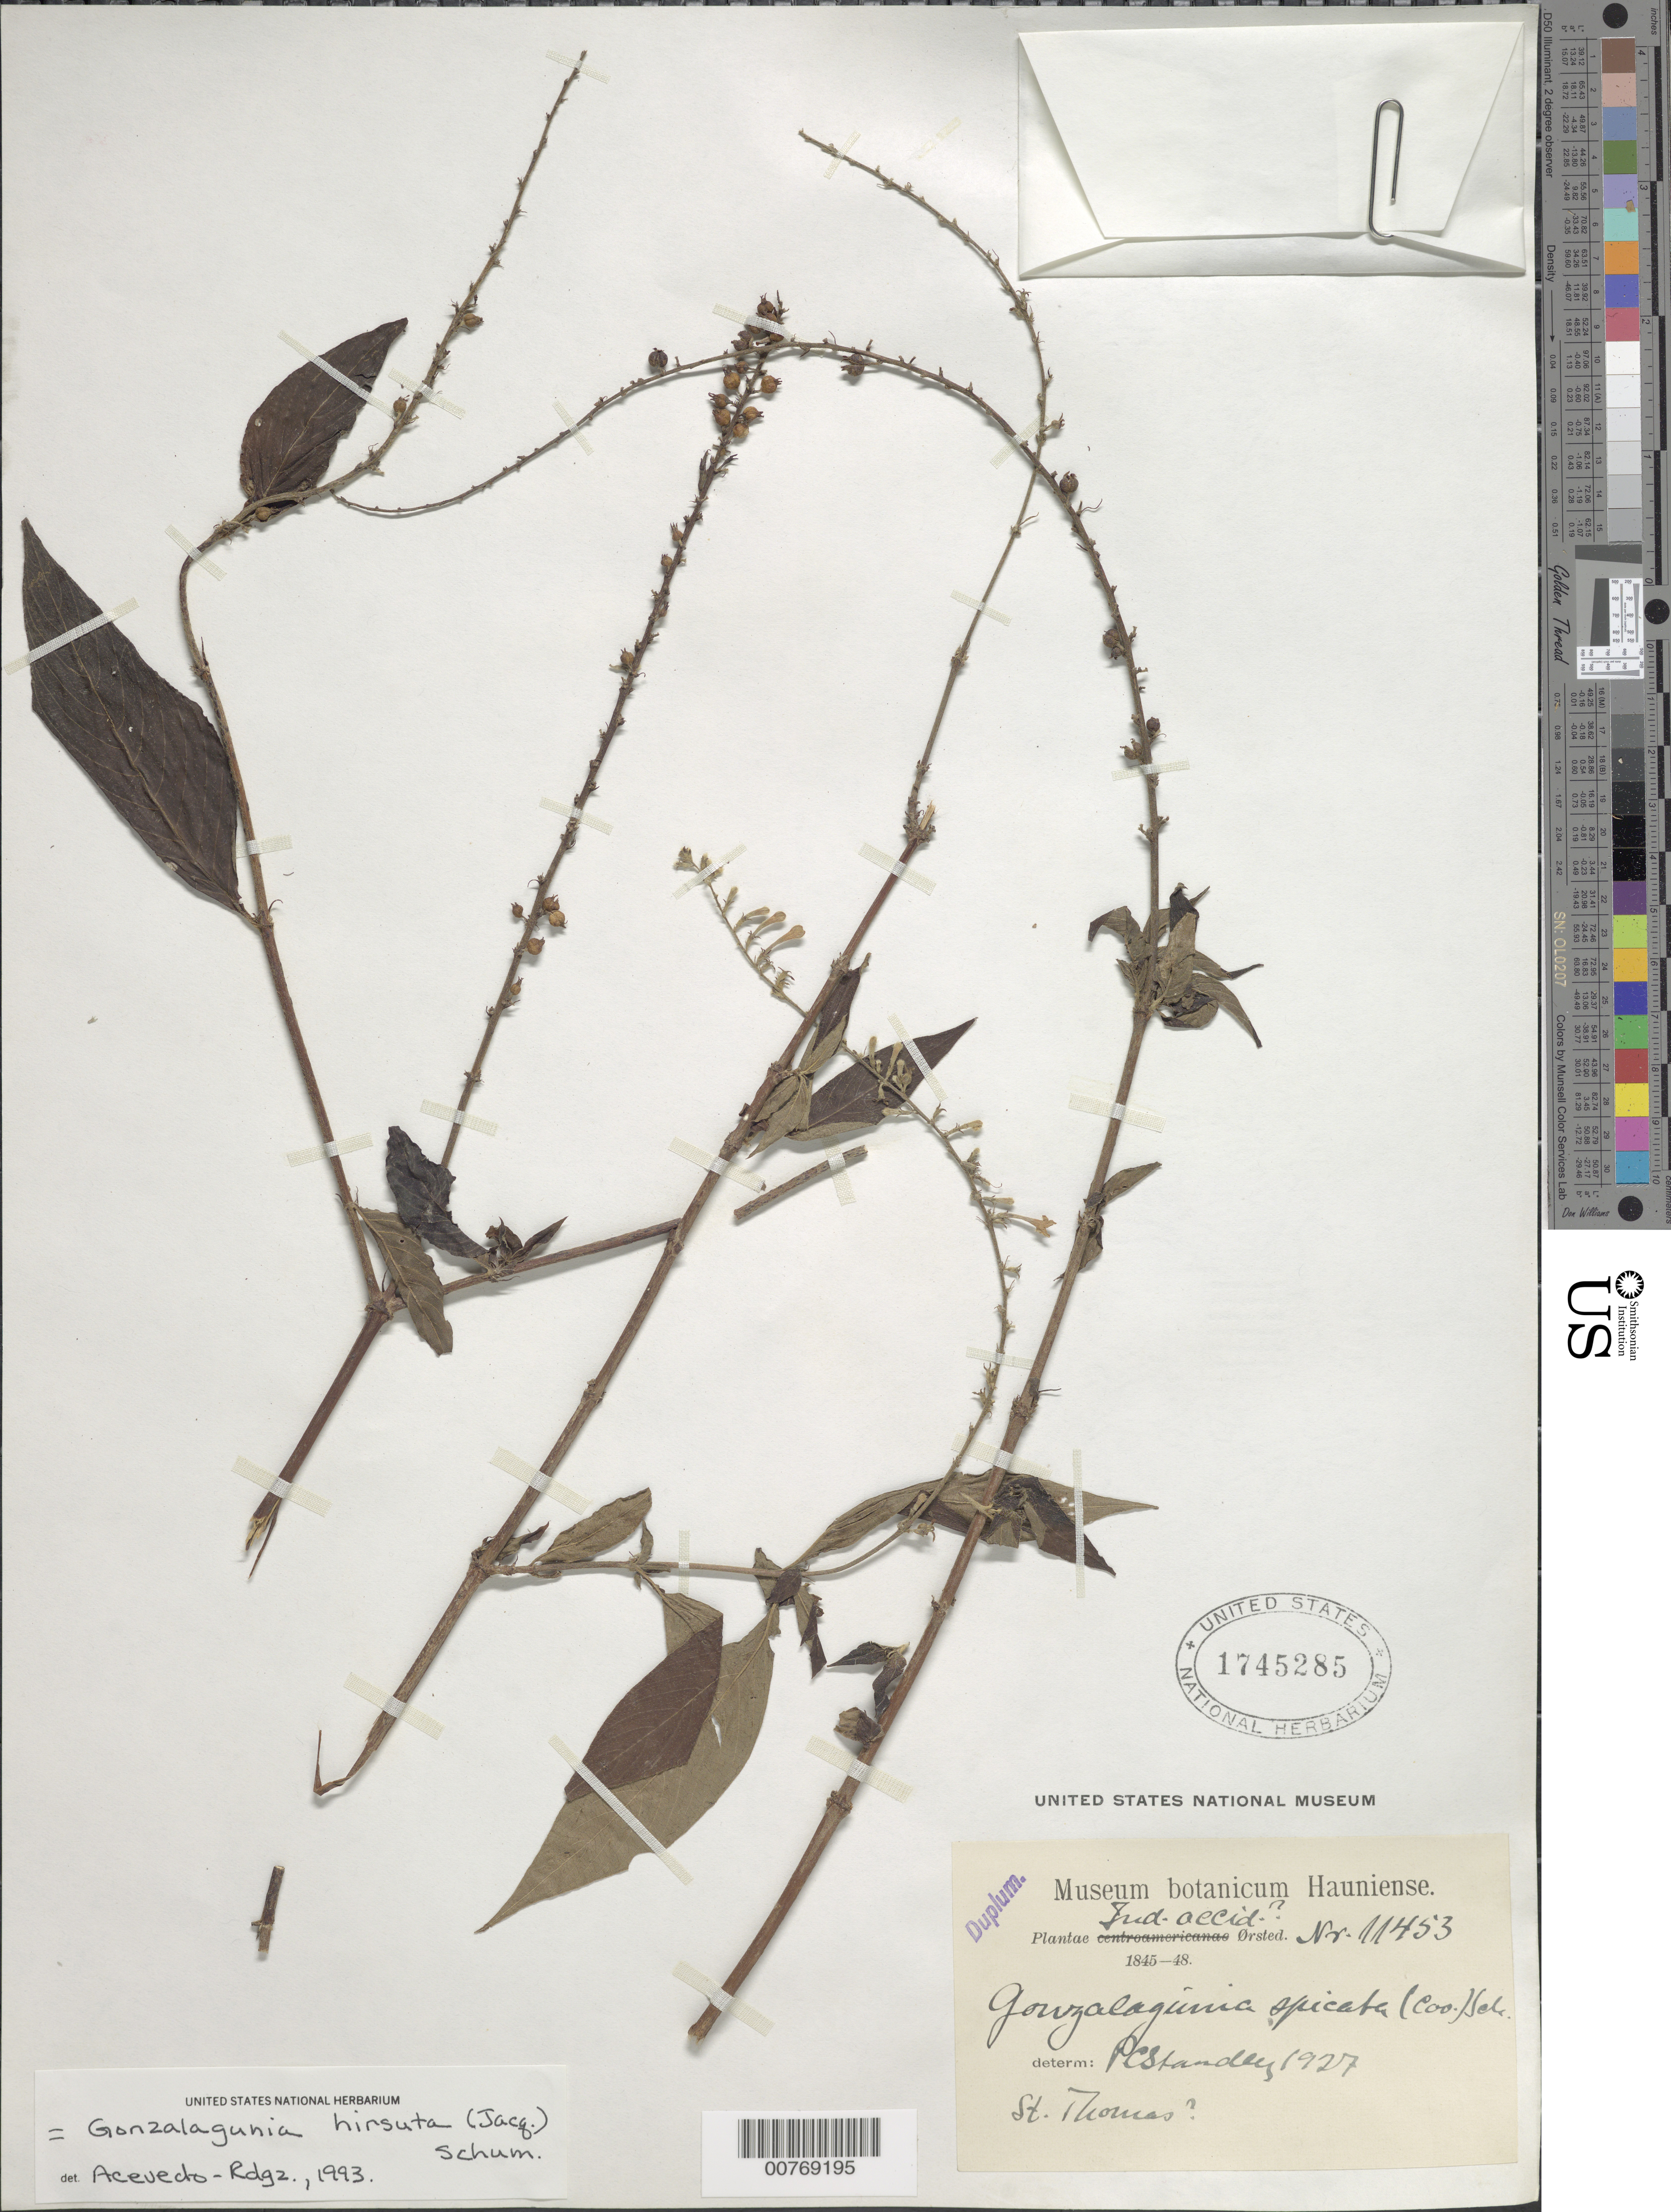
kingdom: Plantae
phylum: Tracheophyta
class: Magnoliopsida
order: Gentianales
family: Rubiaceae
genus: Gonzalagunia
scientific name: Gonzalagunia hirsuta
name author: (Jacq.) K. Schum.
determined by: Acevedo-Rodríguez, P., (BOT), Smithsonian Institution - National Museum of Natural History (UNITED STATES)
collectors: A. S. Oersted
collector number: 11453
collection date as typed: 1845 to -- --- 1848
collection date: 1845/1848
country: U.S. Virgin Islands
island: St. Thomas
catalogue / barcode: US 1745285